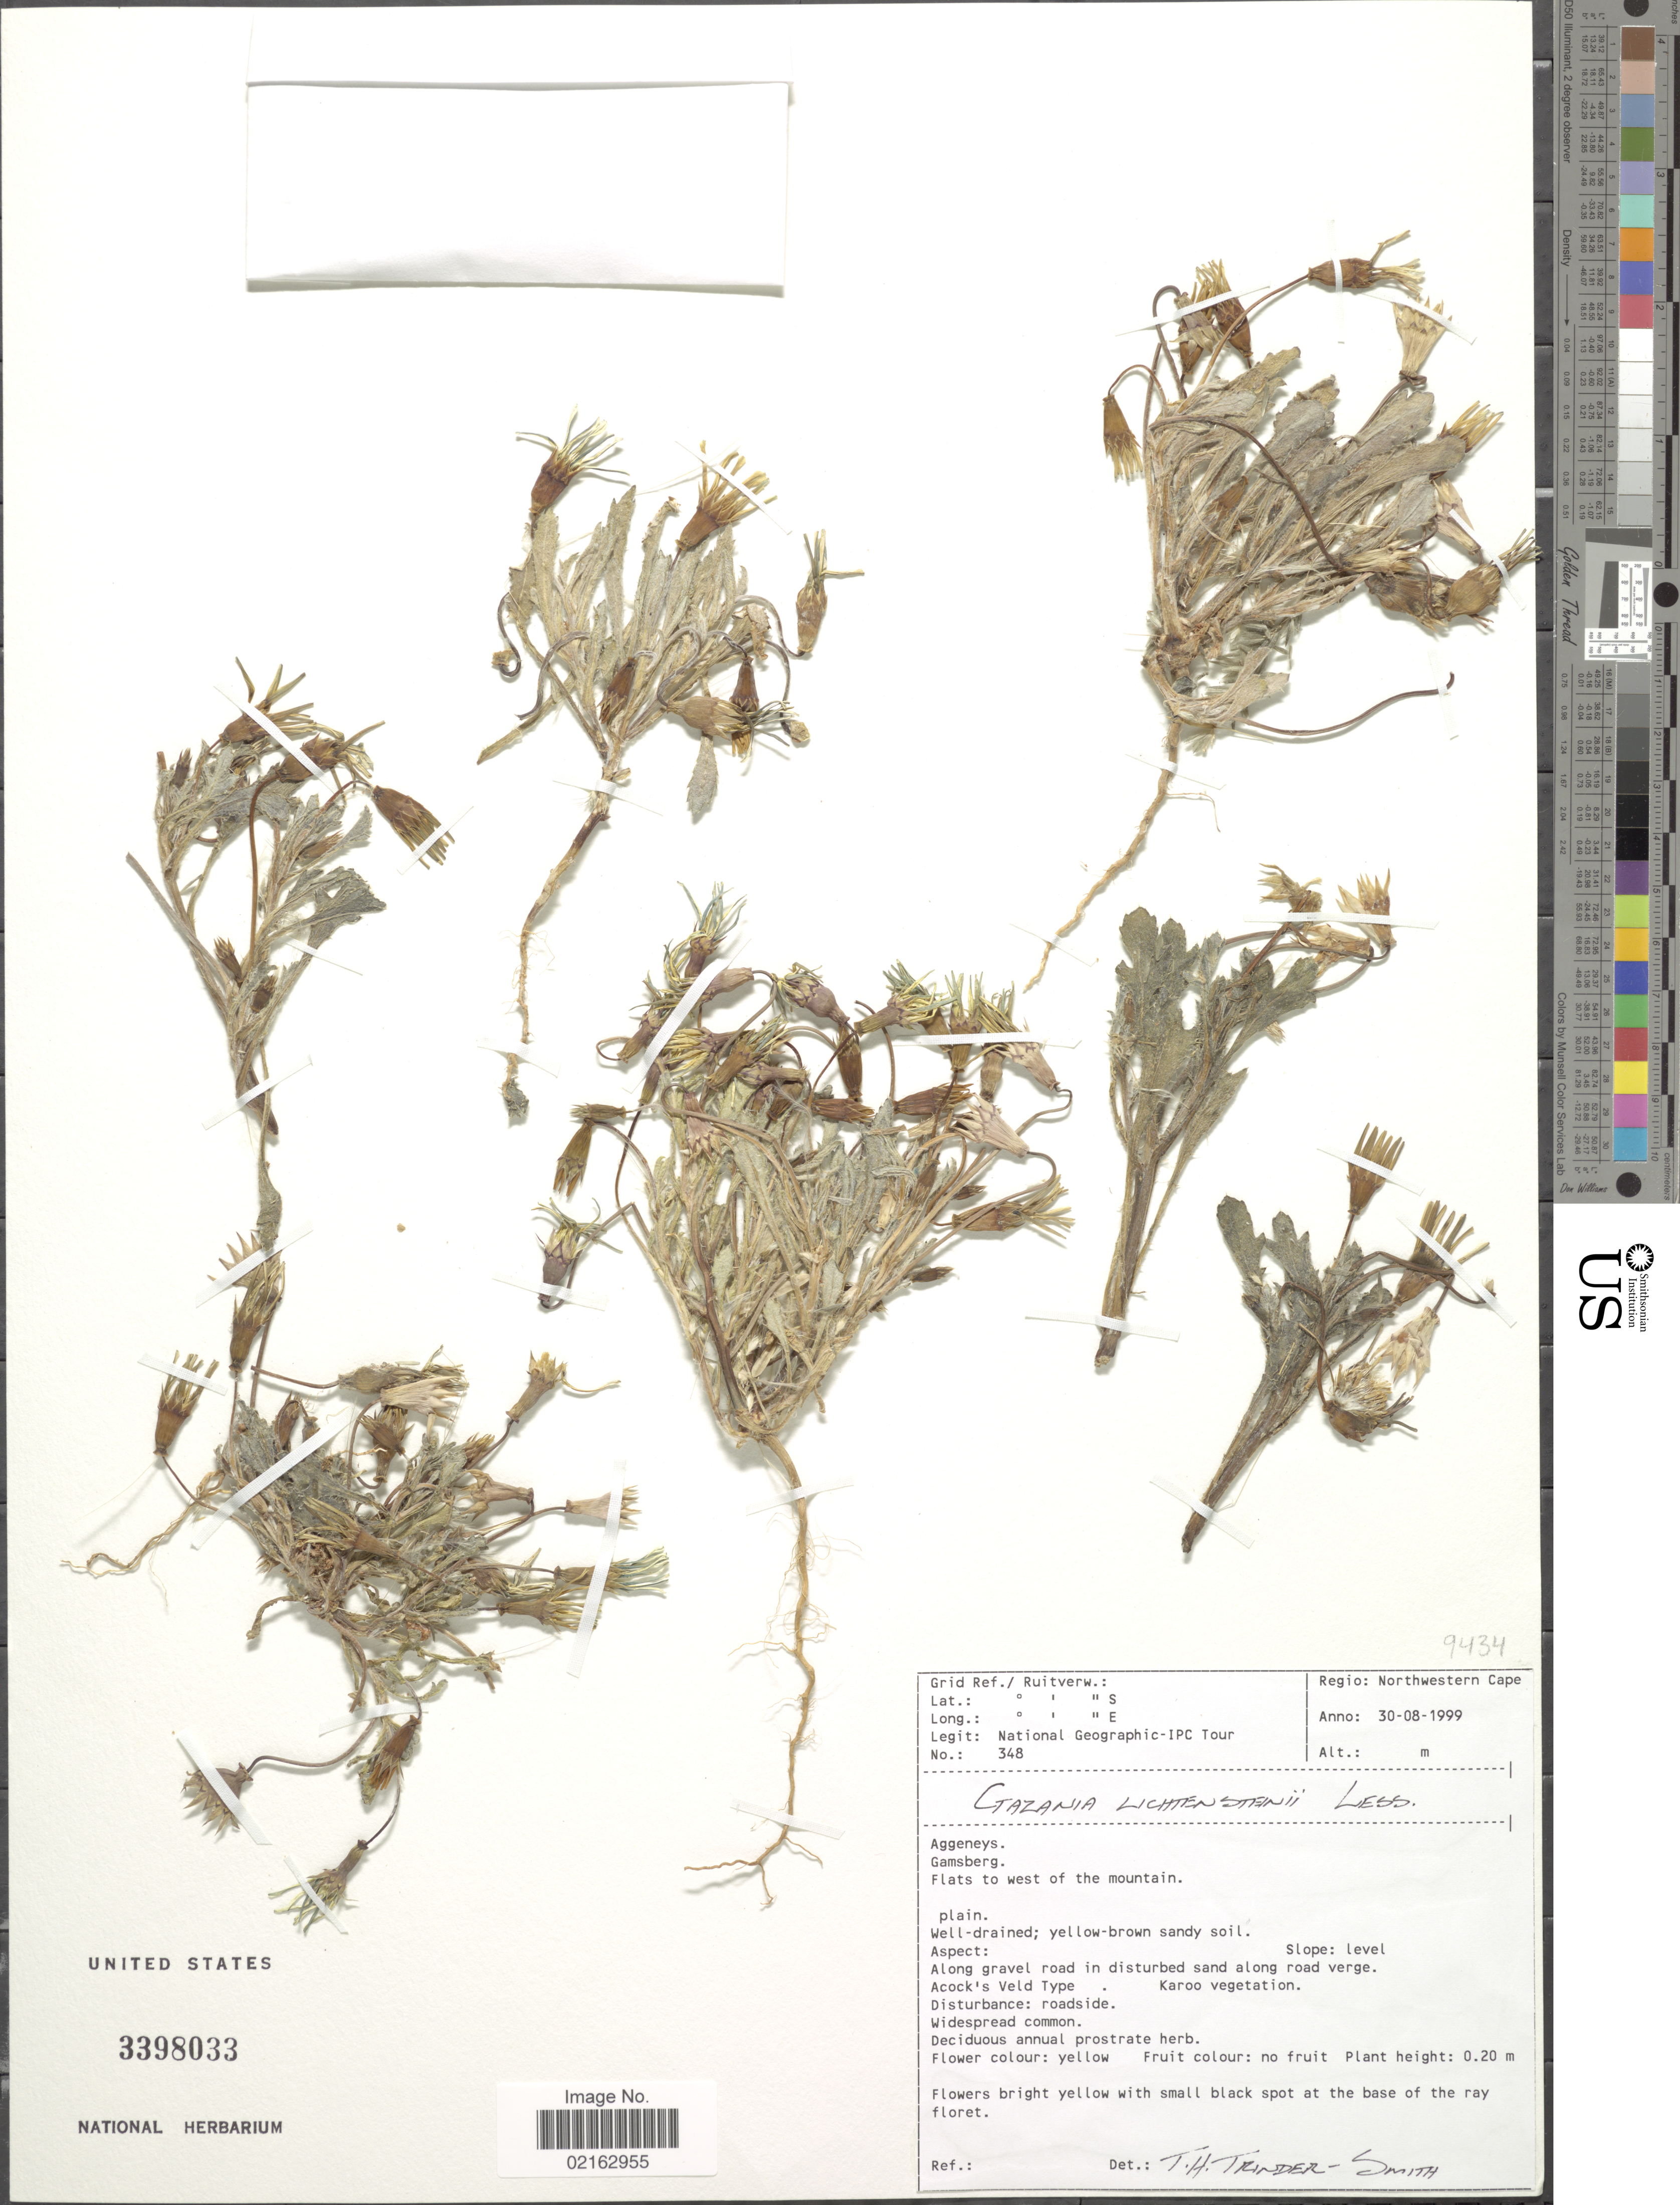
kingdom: Plantae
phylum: Tracheophyta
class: Magnoliopsida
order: Asterales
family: Asteraceae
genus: Gazania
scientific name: Gazania lichtensteinii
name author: Less.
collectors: National Geographic IPC T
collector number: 348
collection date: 1999-08-30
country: South Africa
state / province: Northern Cape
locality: Northwestern Cape. Aggeneys. Gamsberg. Flats to west of the mountain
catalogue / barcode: US 3398033